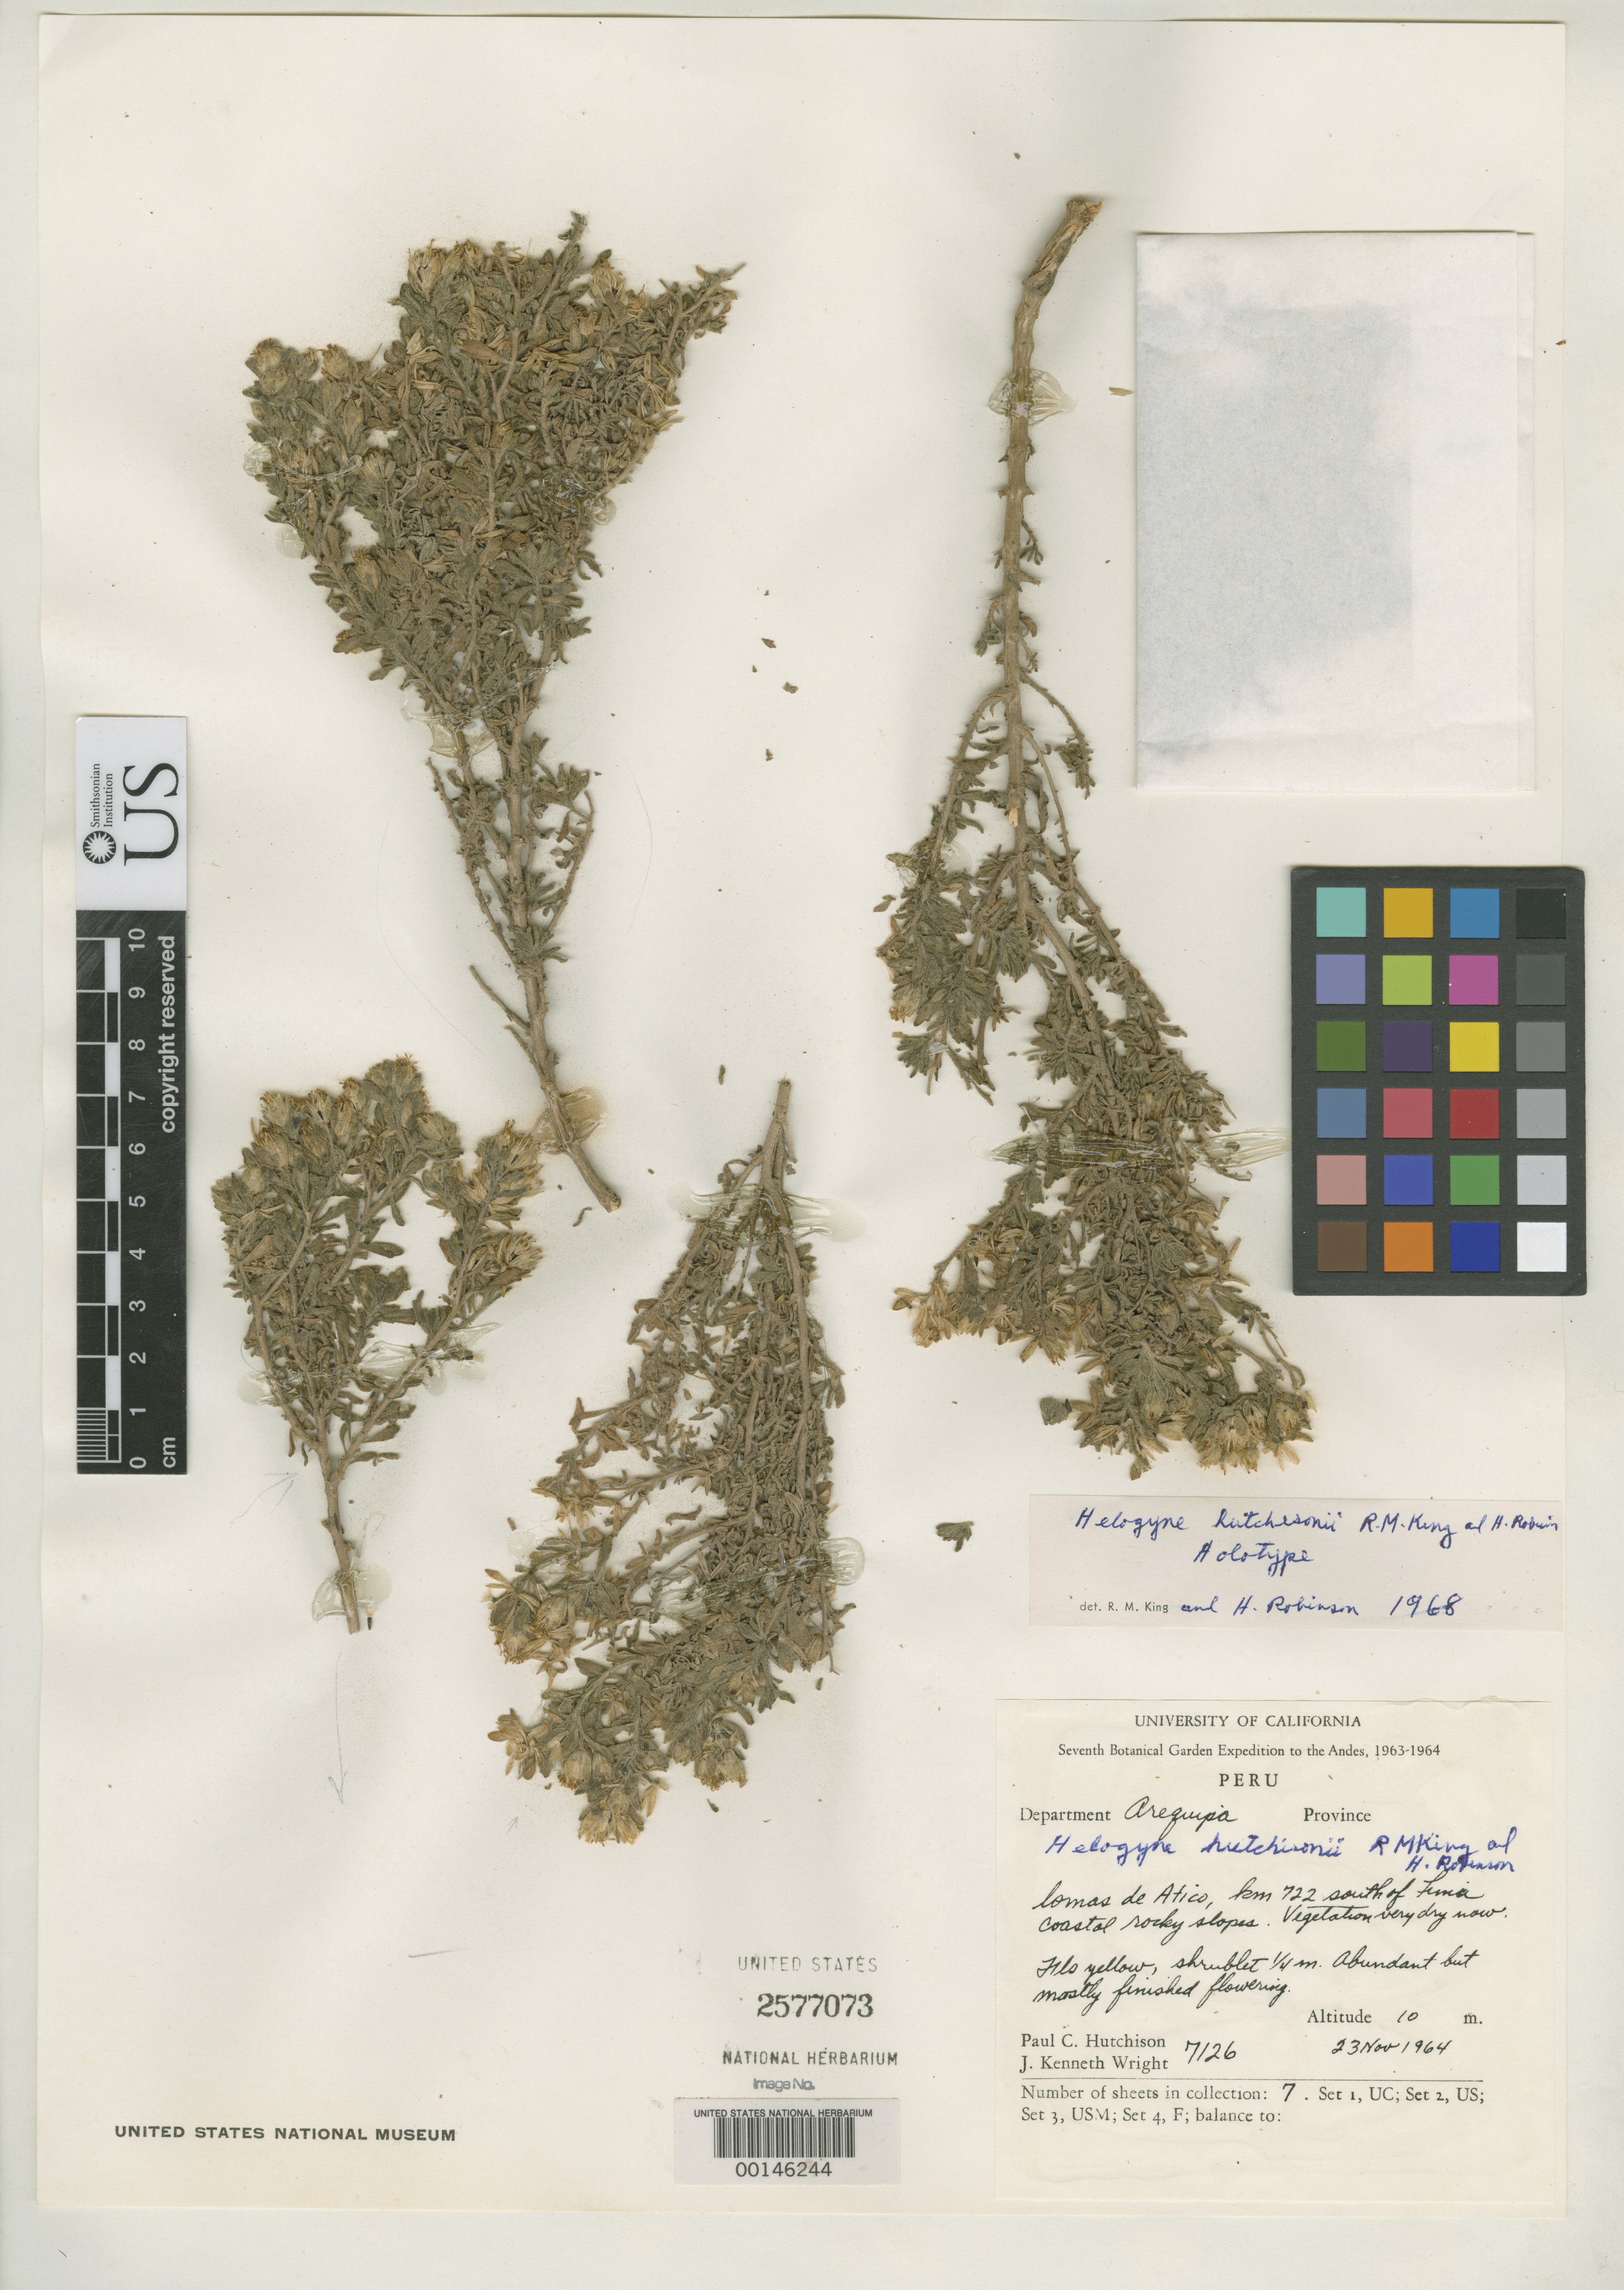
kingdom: Plantae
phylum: Tracheophyta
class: Magnoliopsida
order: Asterales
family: Asteraceae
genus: Helogyne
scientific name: Helogyne hutchisonii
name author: R.M. King & H. Rob.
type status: Holotype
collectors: P. C. Hutchison & J. K. Wright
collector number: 7126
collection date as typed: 23 Nov 1964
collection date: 1964-11-23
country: Peru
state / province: Arequipa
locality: lomas de Atico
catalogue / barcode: US 2577073